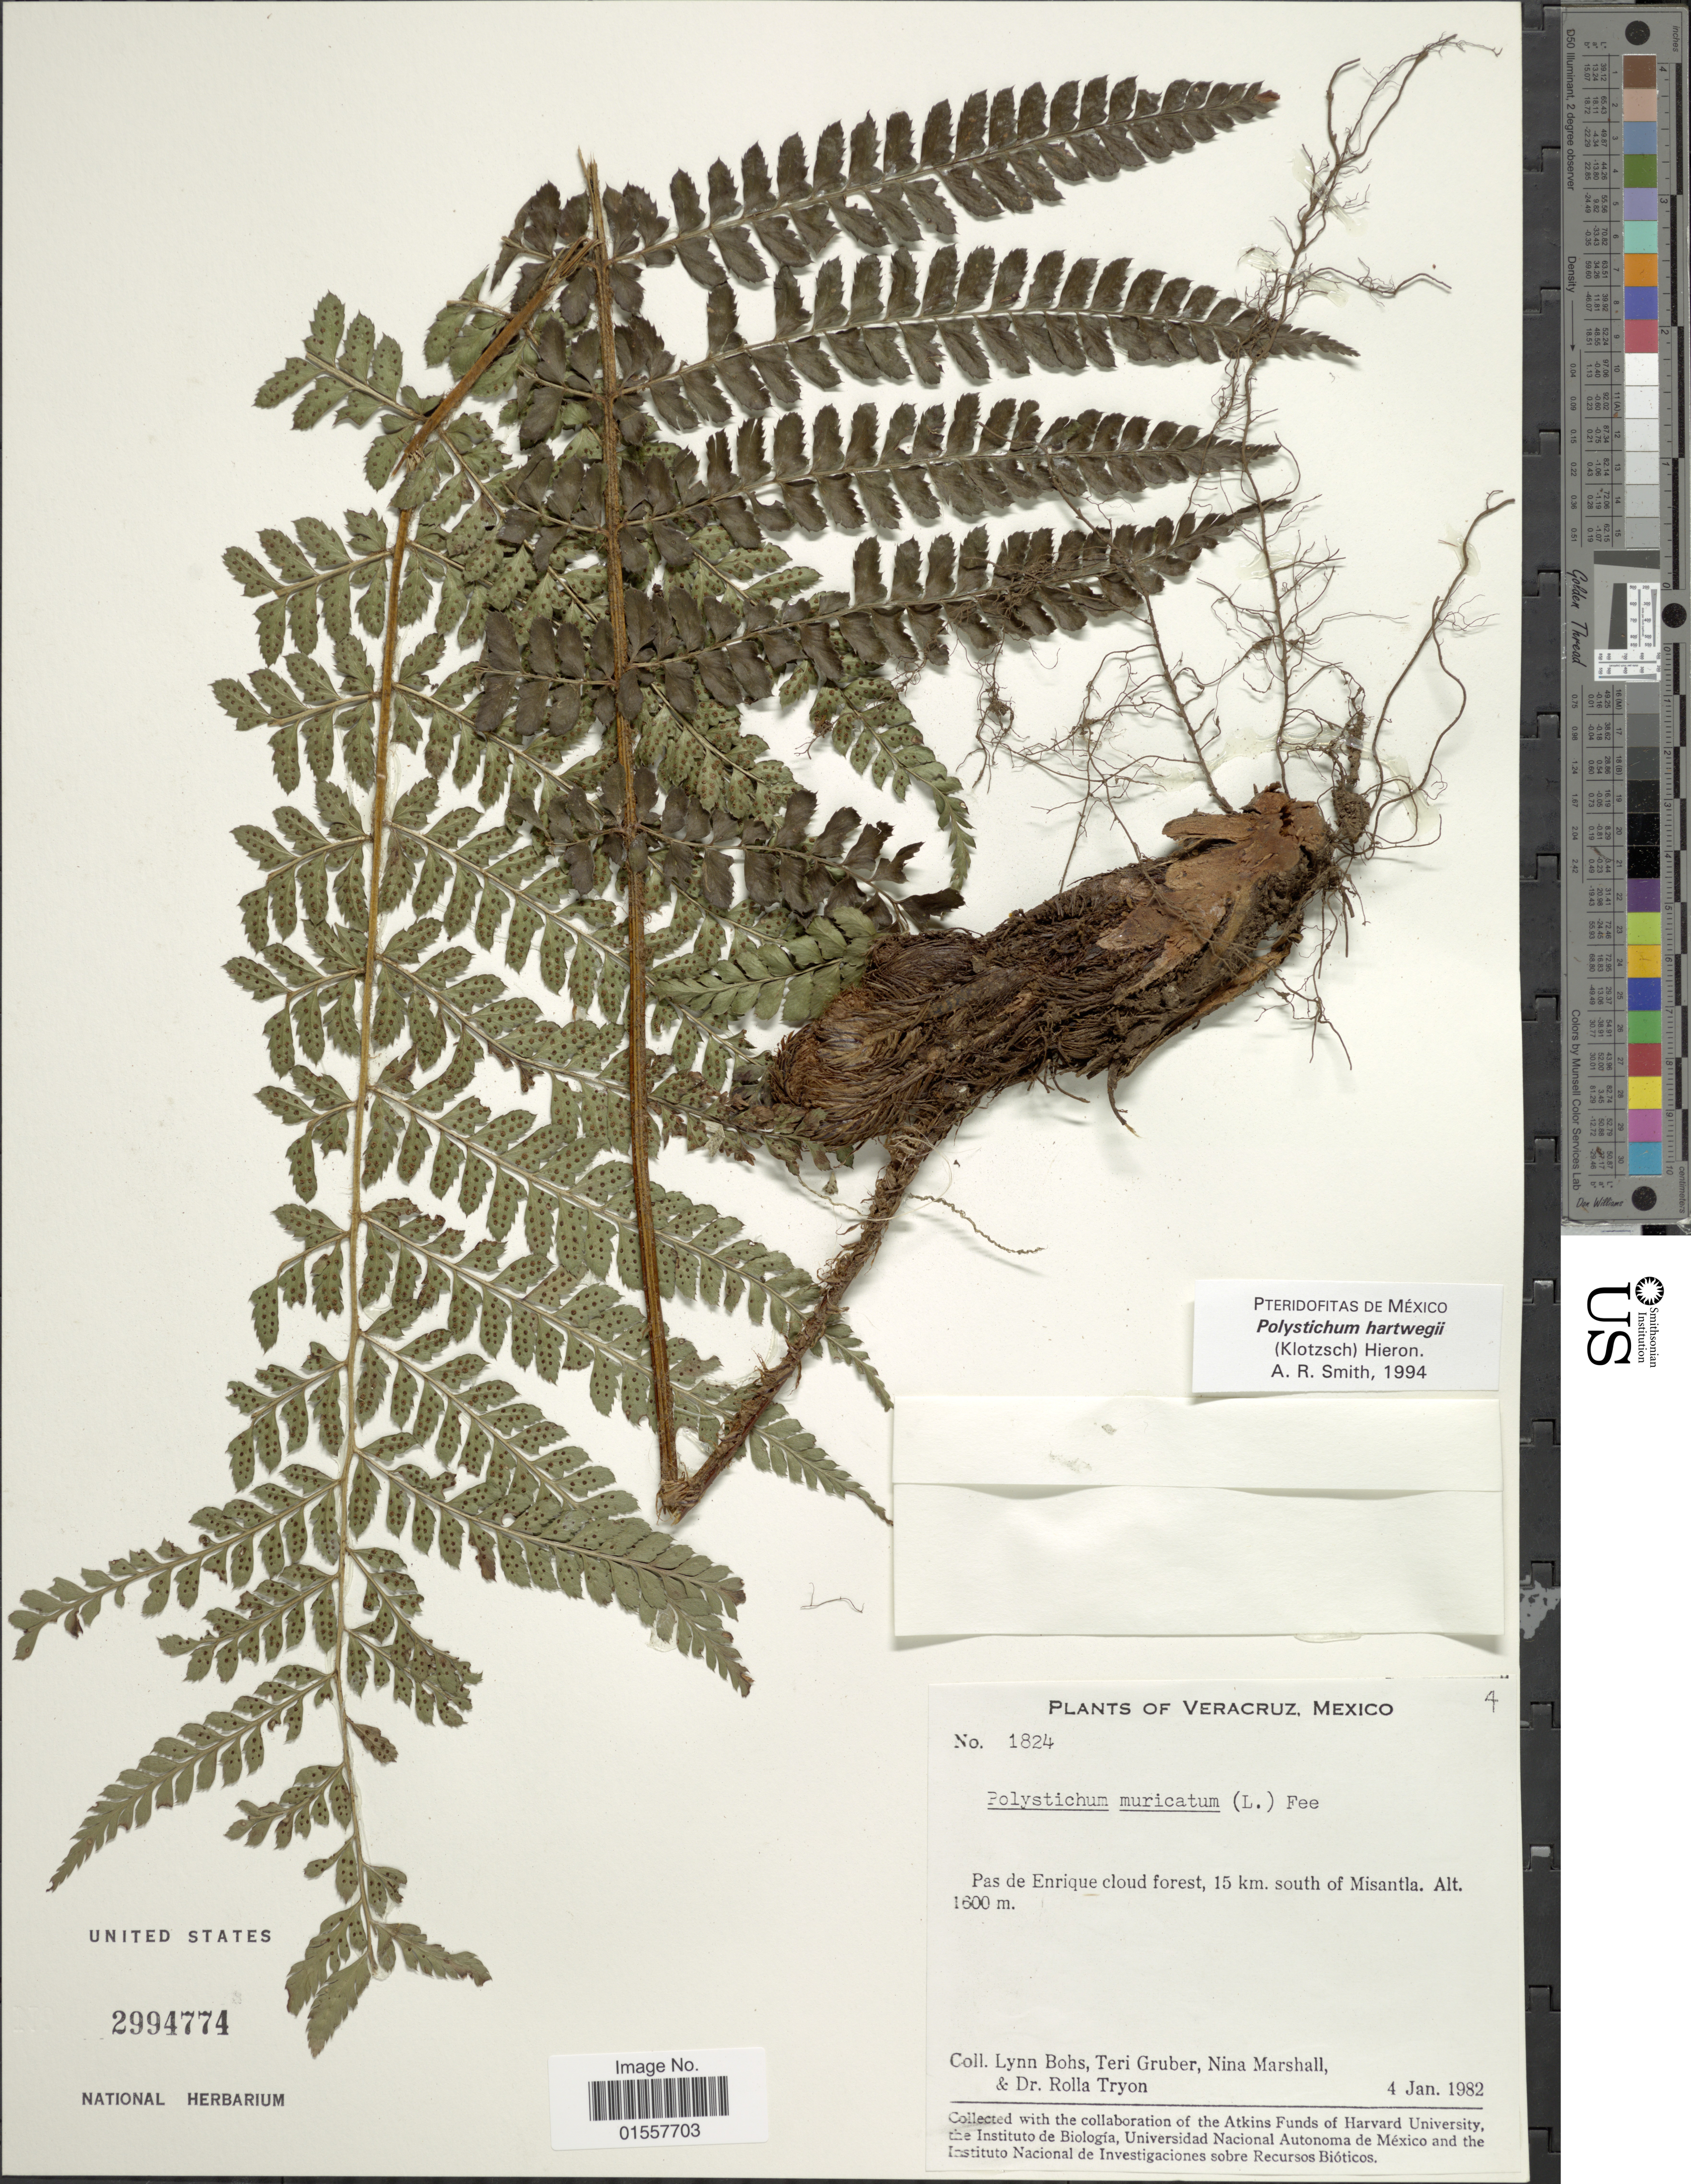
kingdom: Plantae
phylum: Tracheophyta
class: Polypodiopsida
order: Polypodiales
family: Dryopteridaceae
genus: Polystichum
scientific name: Polystichum hartwegii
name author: (Klotzsch) Hieron.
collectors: L. A. Bohs, T. Gruber, N. Marshall & R. M. Tryon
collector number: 1824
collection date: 1982-01-04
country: Mexico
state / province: Veracruz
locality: Veracruz, Pas de Enrique cloud forest, 15 km. south of Misantla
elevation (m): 1600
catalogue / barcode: US 2994774